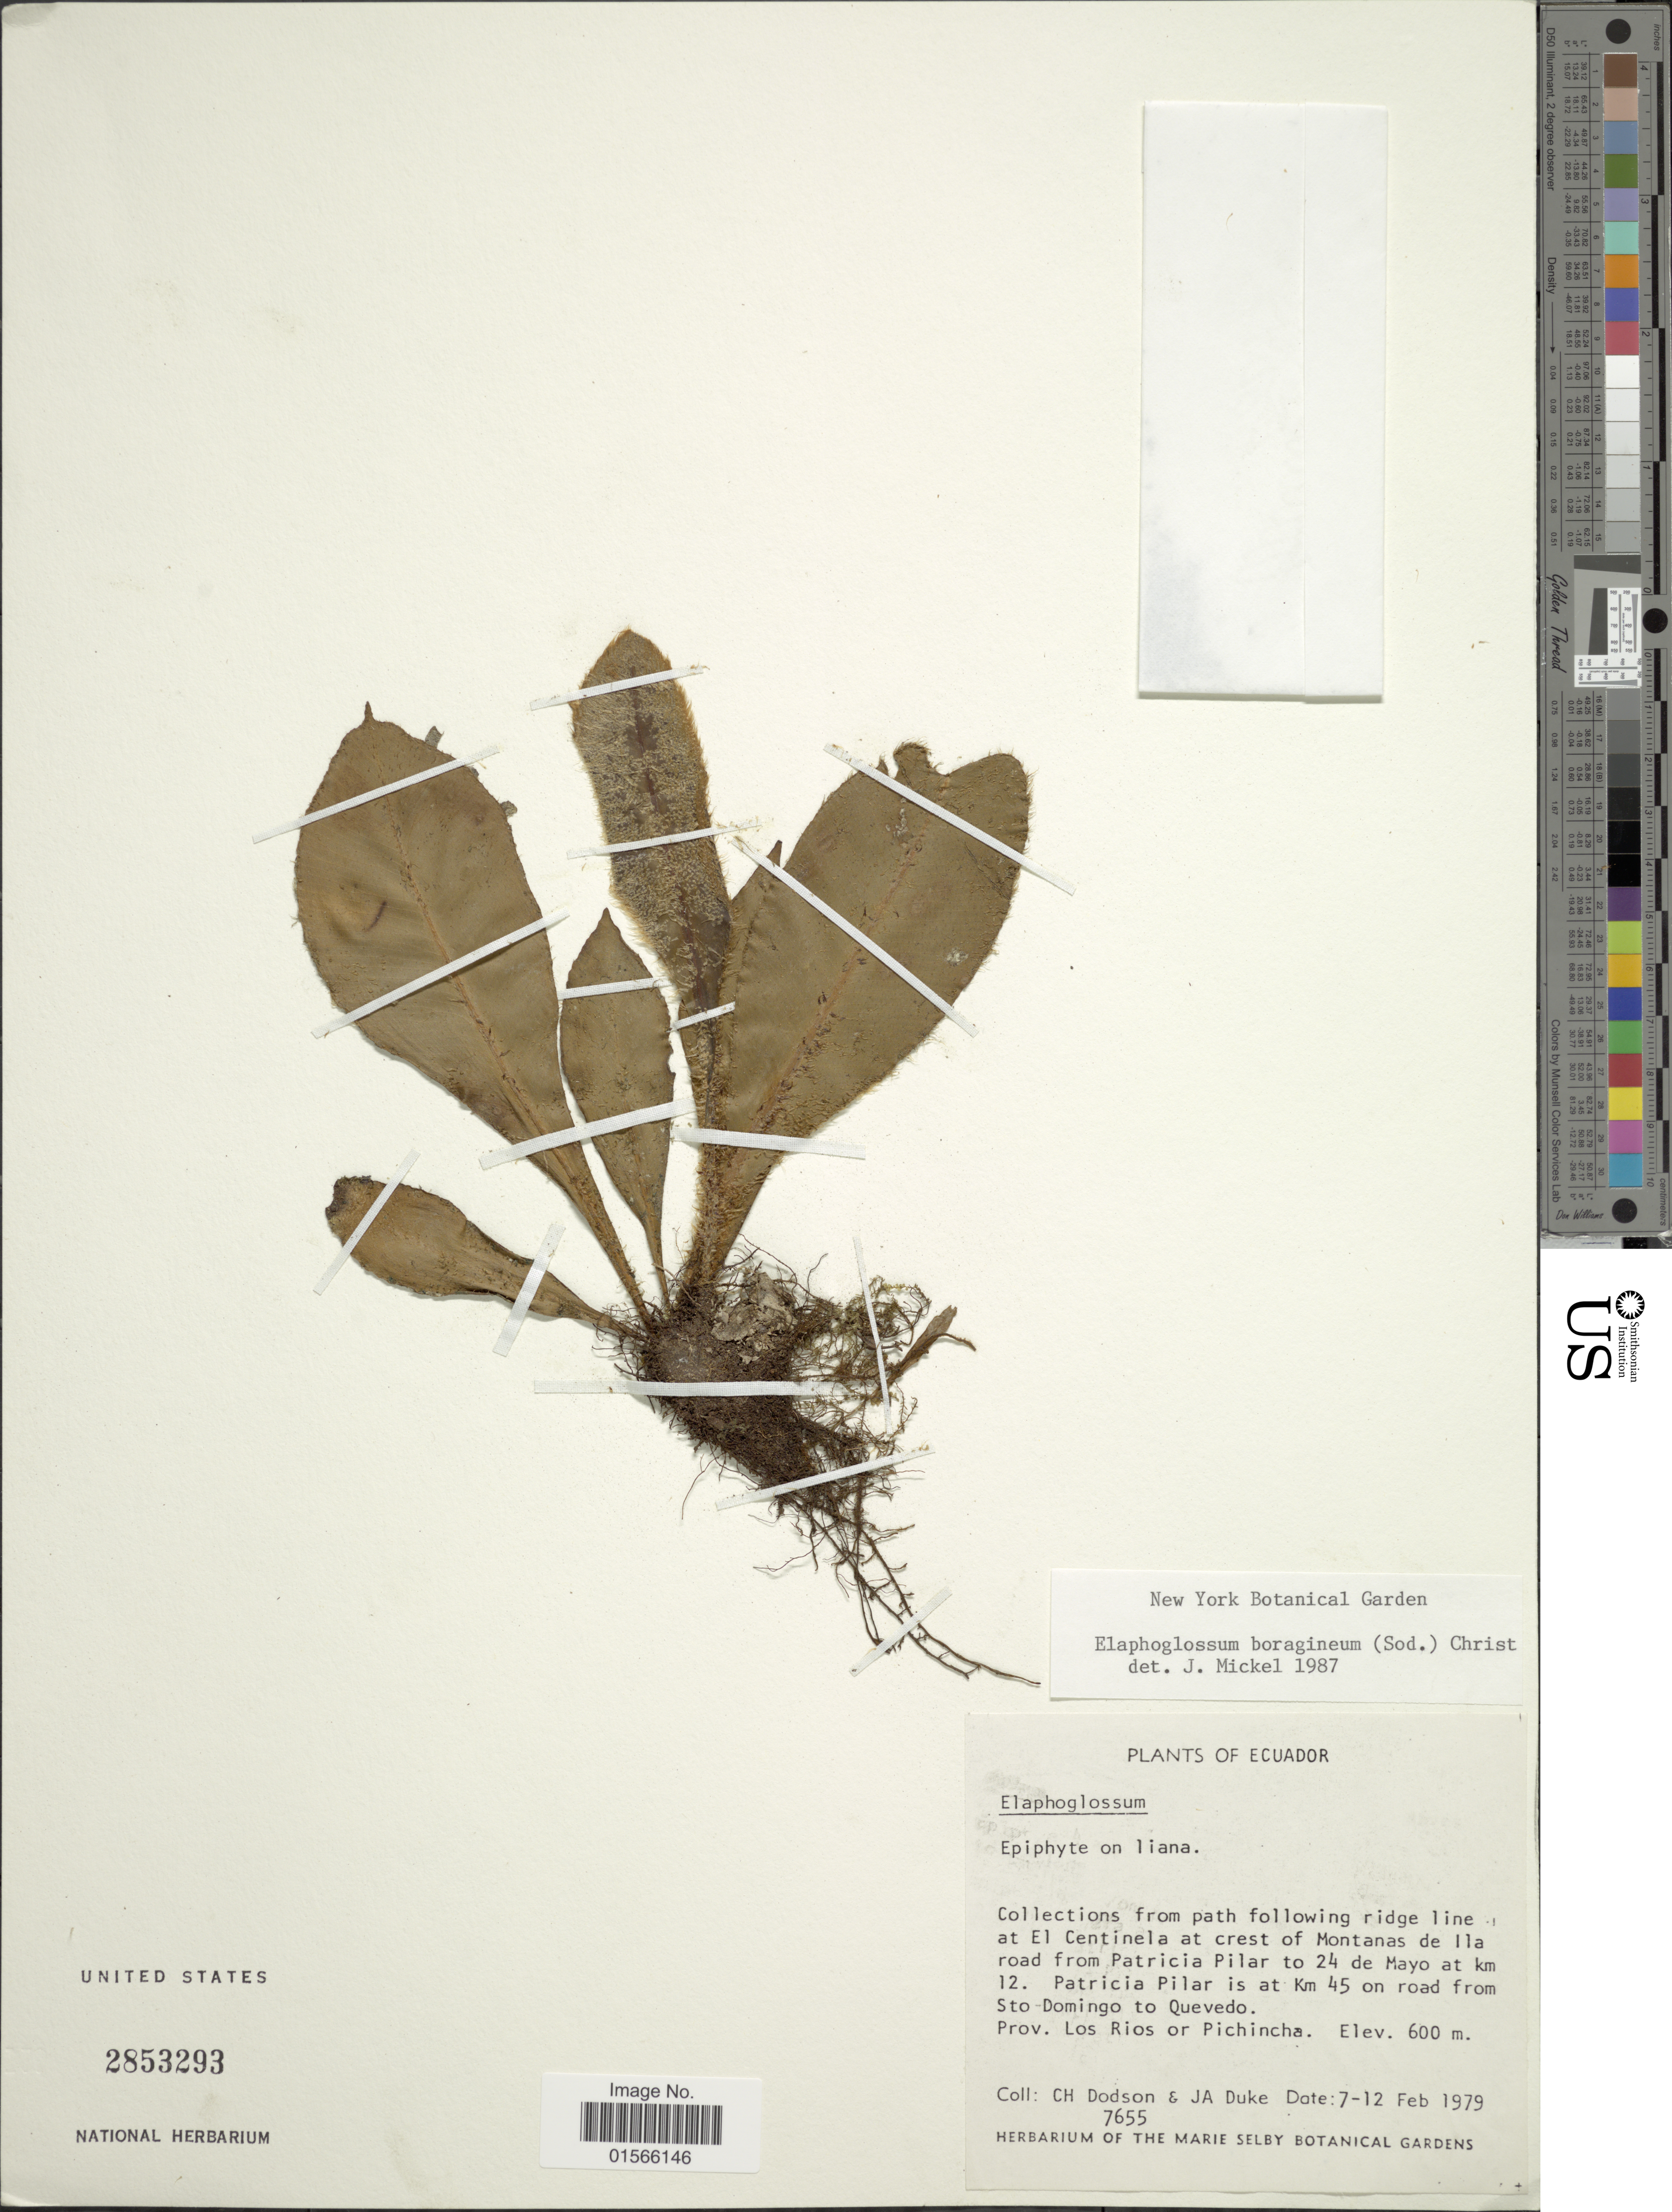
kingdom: Plantae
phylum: Tracheophyta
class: Polypodiopsida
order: Polypodiales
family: Dryopteridaceae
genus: Elaphoglossum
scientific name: Elaphoglossum boragineum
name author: (Sodiro) Christ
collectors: C. H. Dodson & J. A. Duke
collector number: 7655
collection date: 1979-02-07/1979-02-12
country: Ecuador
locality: Collections from path following ridhe line at El Centinela at cret of Montanas de Ila road from Patricia Pilar to 24 de Mayo at km 12. Patricia Pilar is at Km 45 on road from Sto-Domingo to Quevedo. Prov. Los Rios or Pichincha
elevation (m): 600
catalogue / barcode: US 2853293